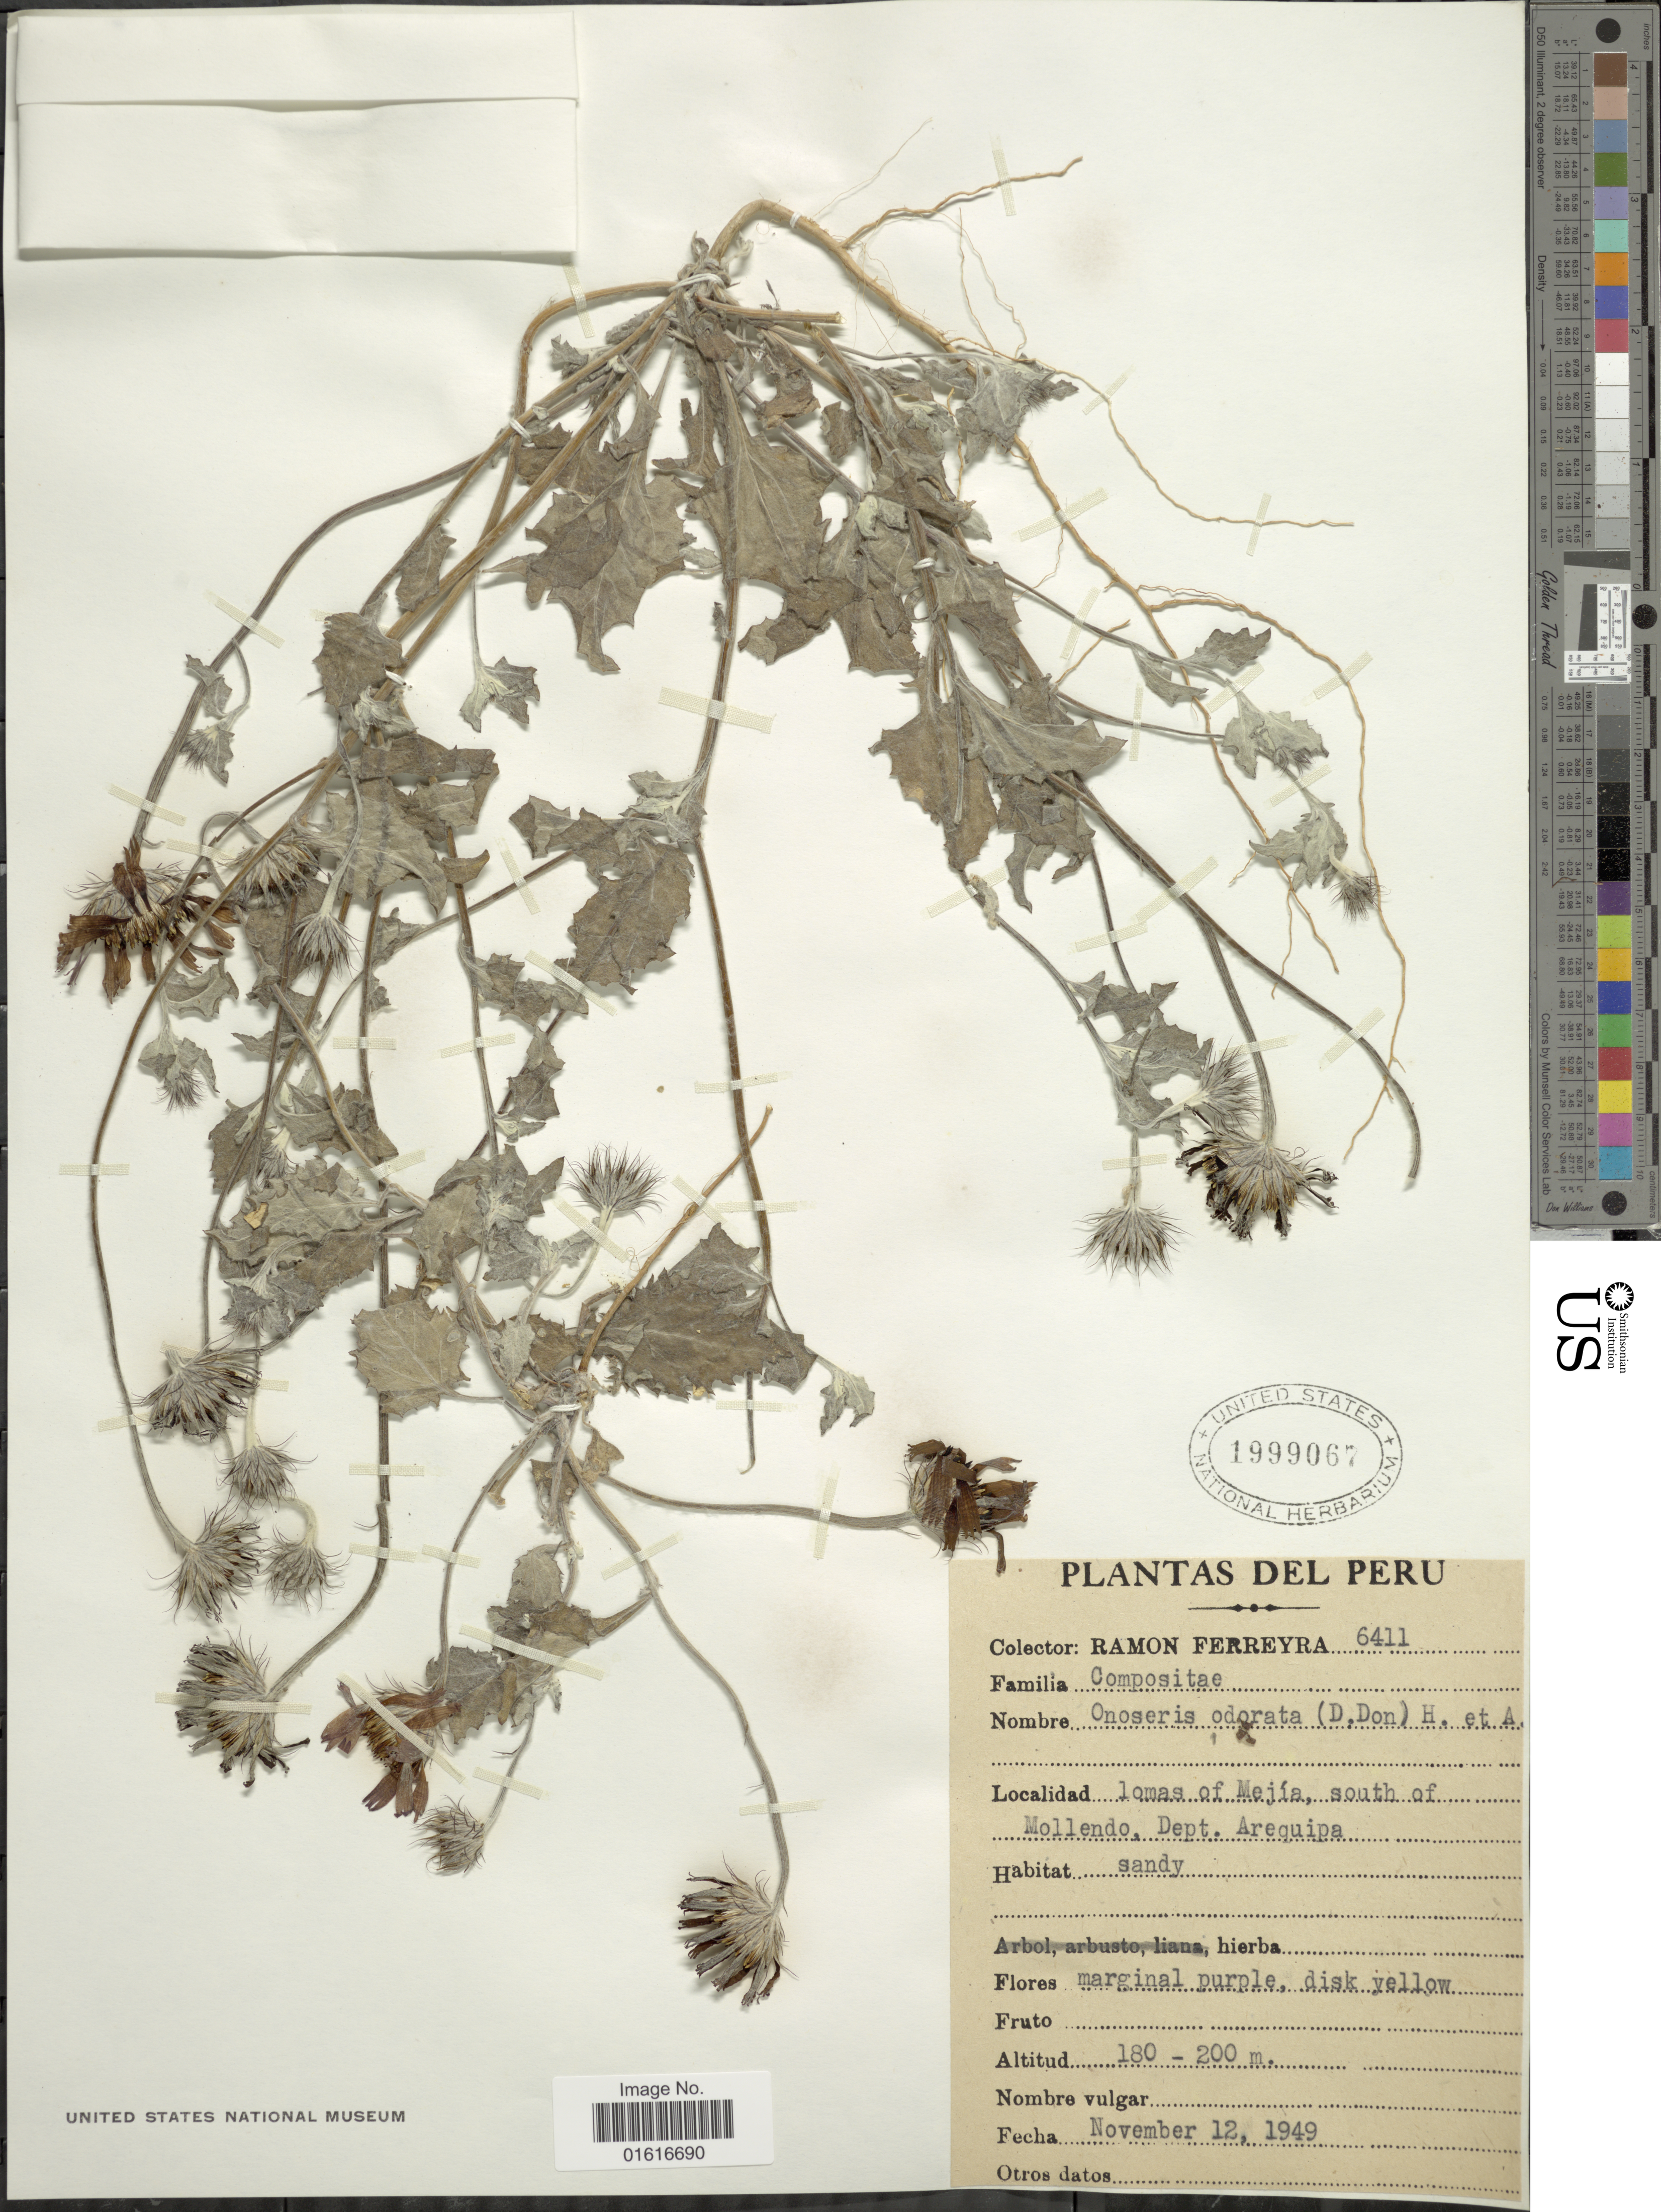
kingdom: Plantae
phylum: Tracheophyta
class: Magnoliopsida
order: Asterales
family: Asteraceae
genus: Onoseris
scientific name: Onoseris odorata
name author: (D. Don) Hook. & Arn.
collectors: R. A. Ferreyra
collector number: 6411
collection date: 1949-11-12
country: Peru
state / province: Arequipa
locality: Lomas of Mejia, south of Mollendo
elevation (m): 180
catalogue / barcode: US 1999067